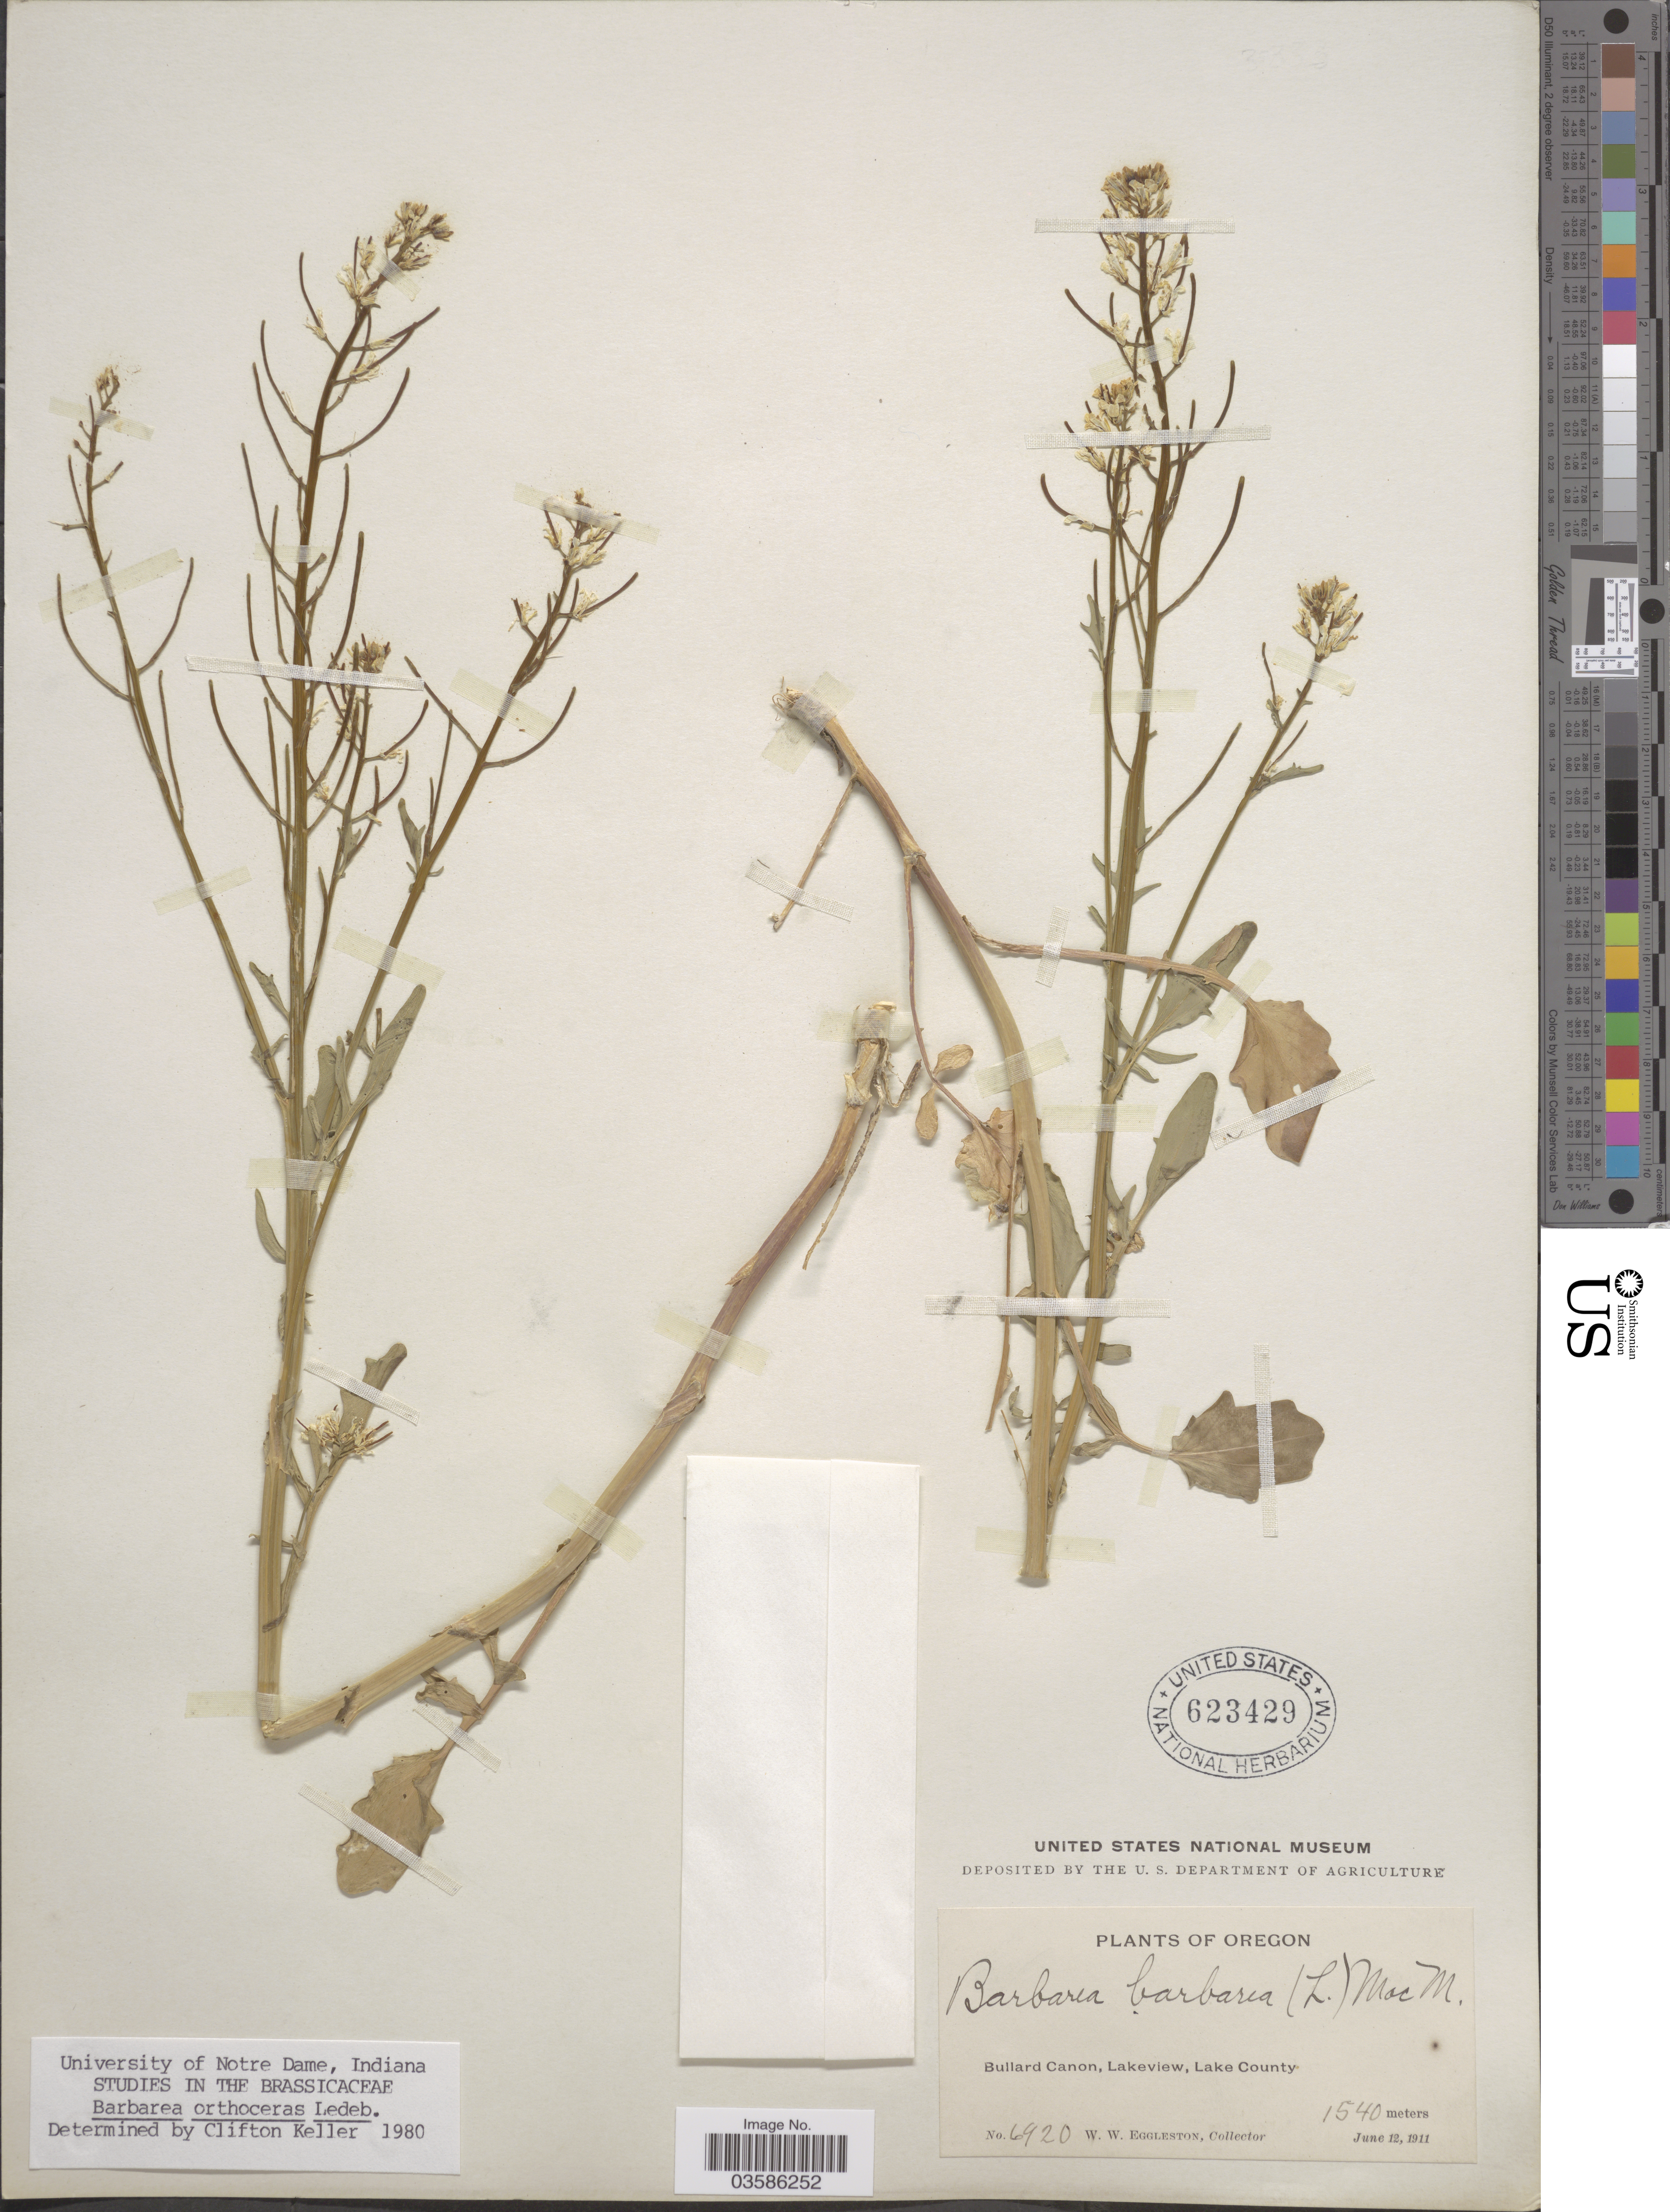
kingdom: Plantae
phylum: Tracheophyta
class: Magnoliopsida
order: Brassicales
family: Brassicaceae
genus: Barbarea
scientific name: Barbarea orthoceras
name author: Ledeb.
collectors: W. W. Eggleston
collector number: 6920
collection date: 1911-06-12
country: United States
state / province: Oregon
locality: Bullard Canon, Lakeview, Lake County.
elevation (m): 1540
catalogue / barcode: US 623429